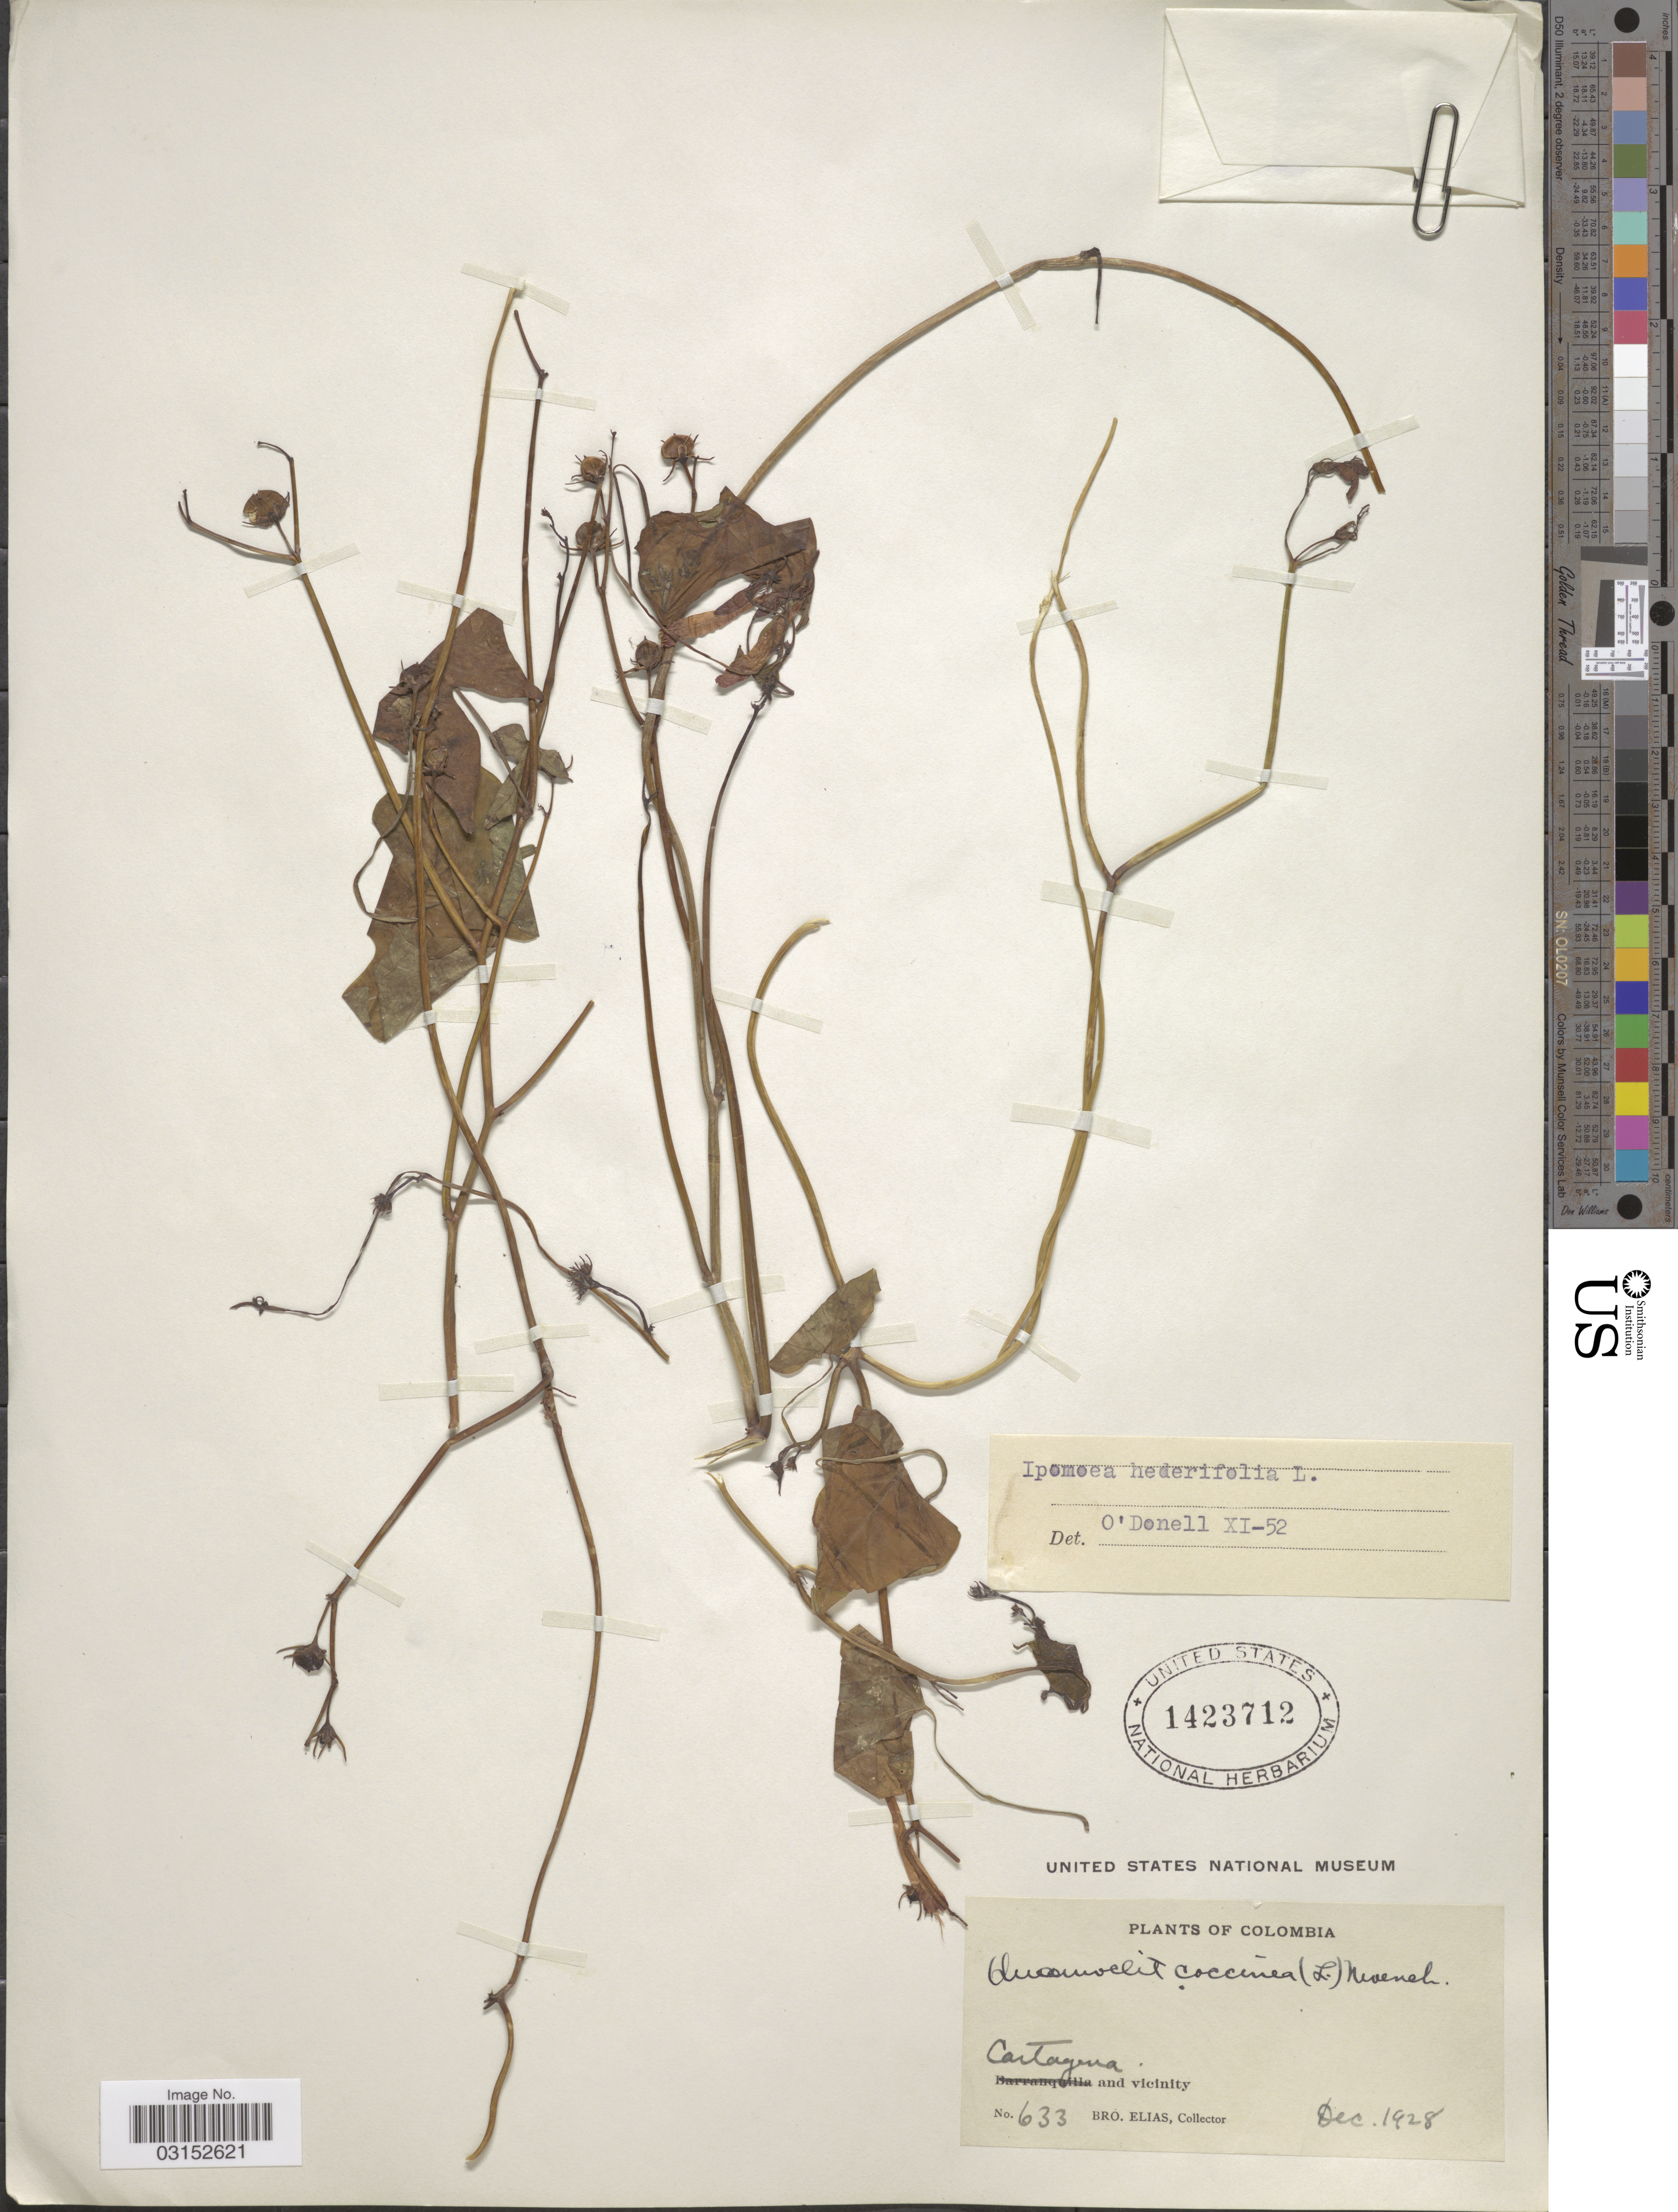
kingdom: Plantae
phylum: Tracheophyta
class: Magnoliopsida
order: Solanales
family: Convolvulaceae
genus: Ipomoea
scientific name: Ipomoea hederifolia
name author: L.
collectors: Bro. Elias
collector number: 633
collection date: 1928-12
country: Colombia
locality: Cartagena and vicinity.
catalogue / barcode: US 1423712